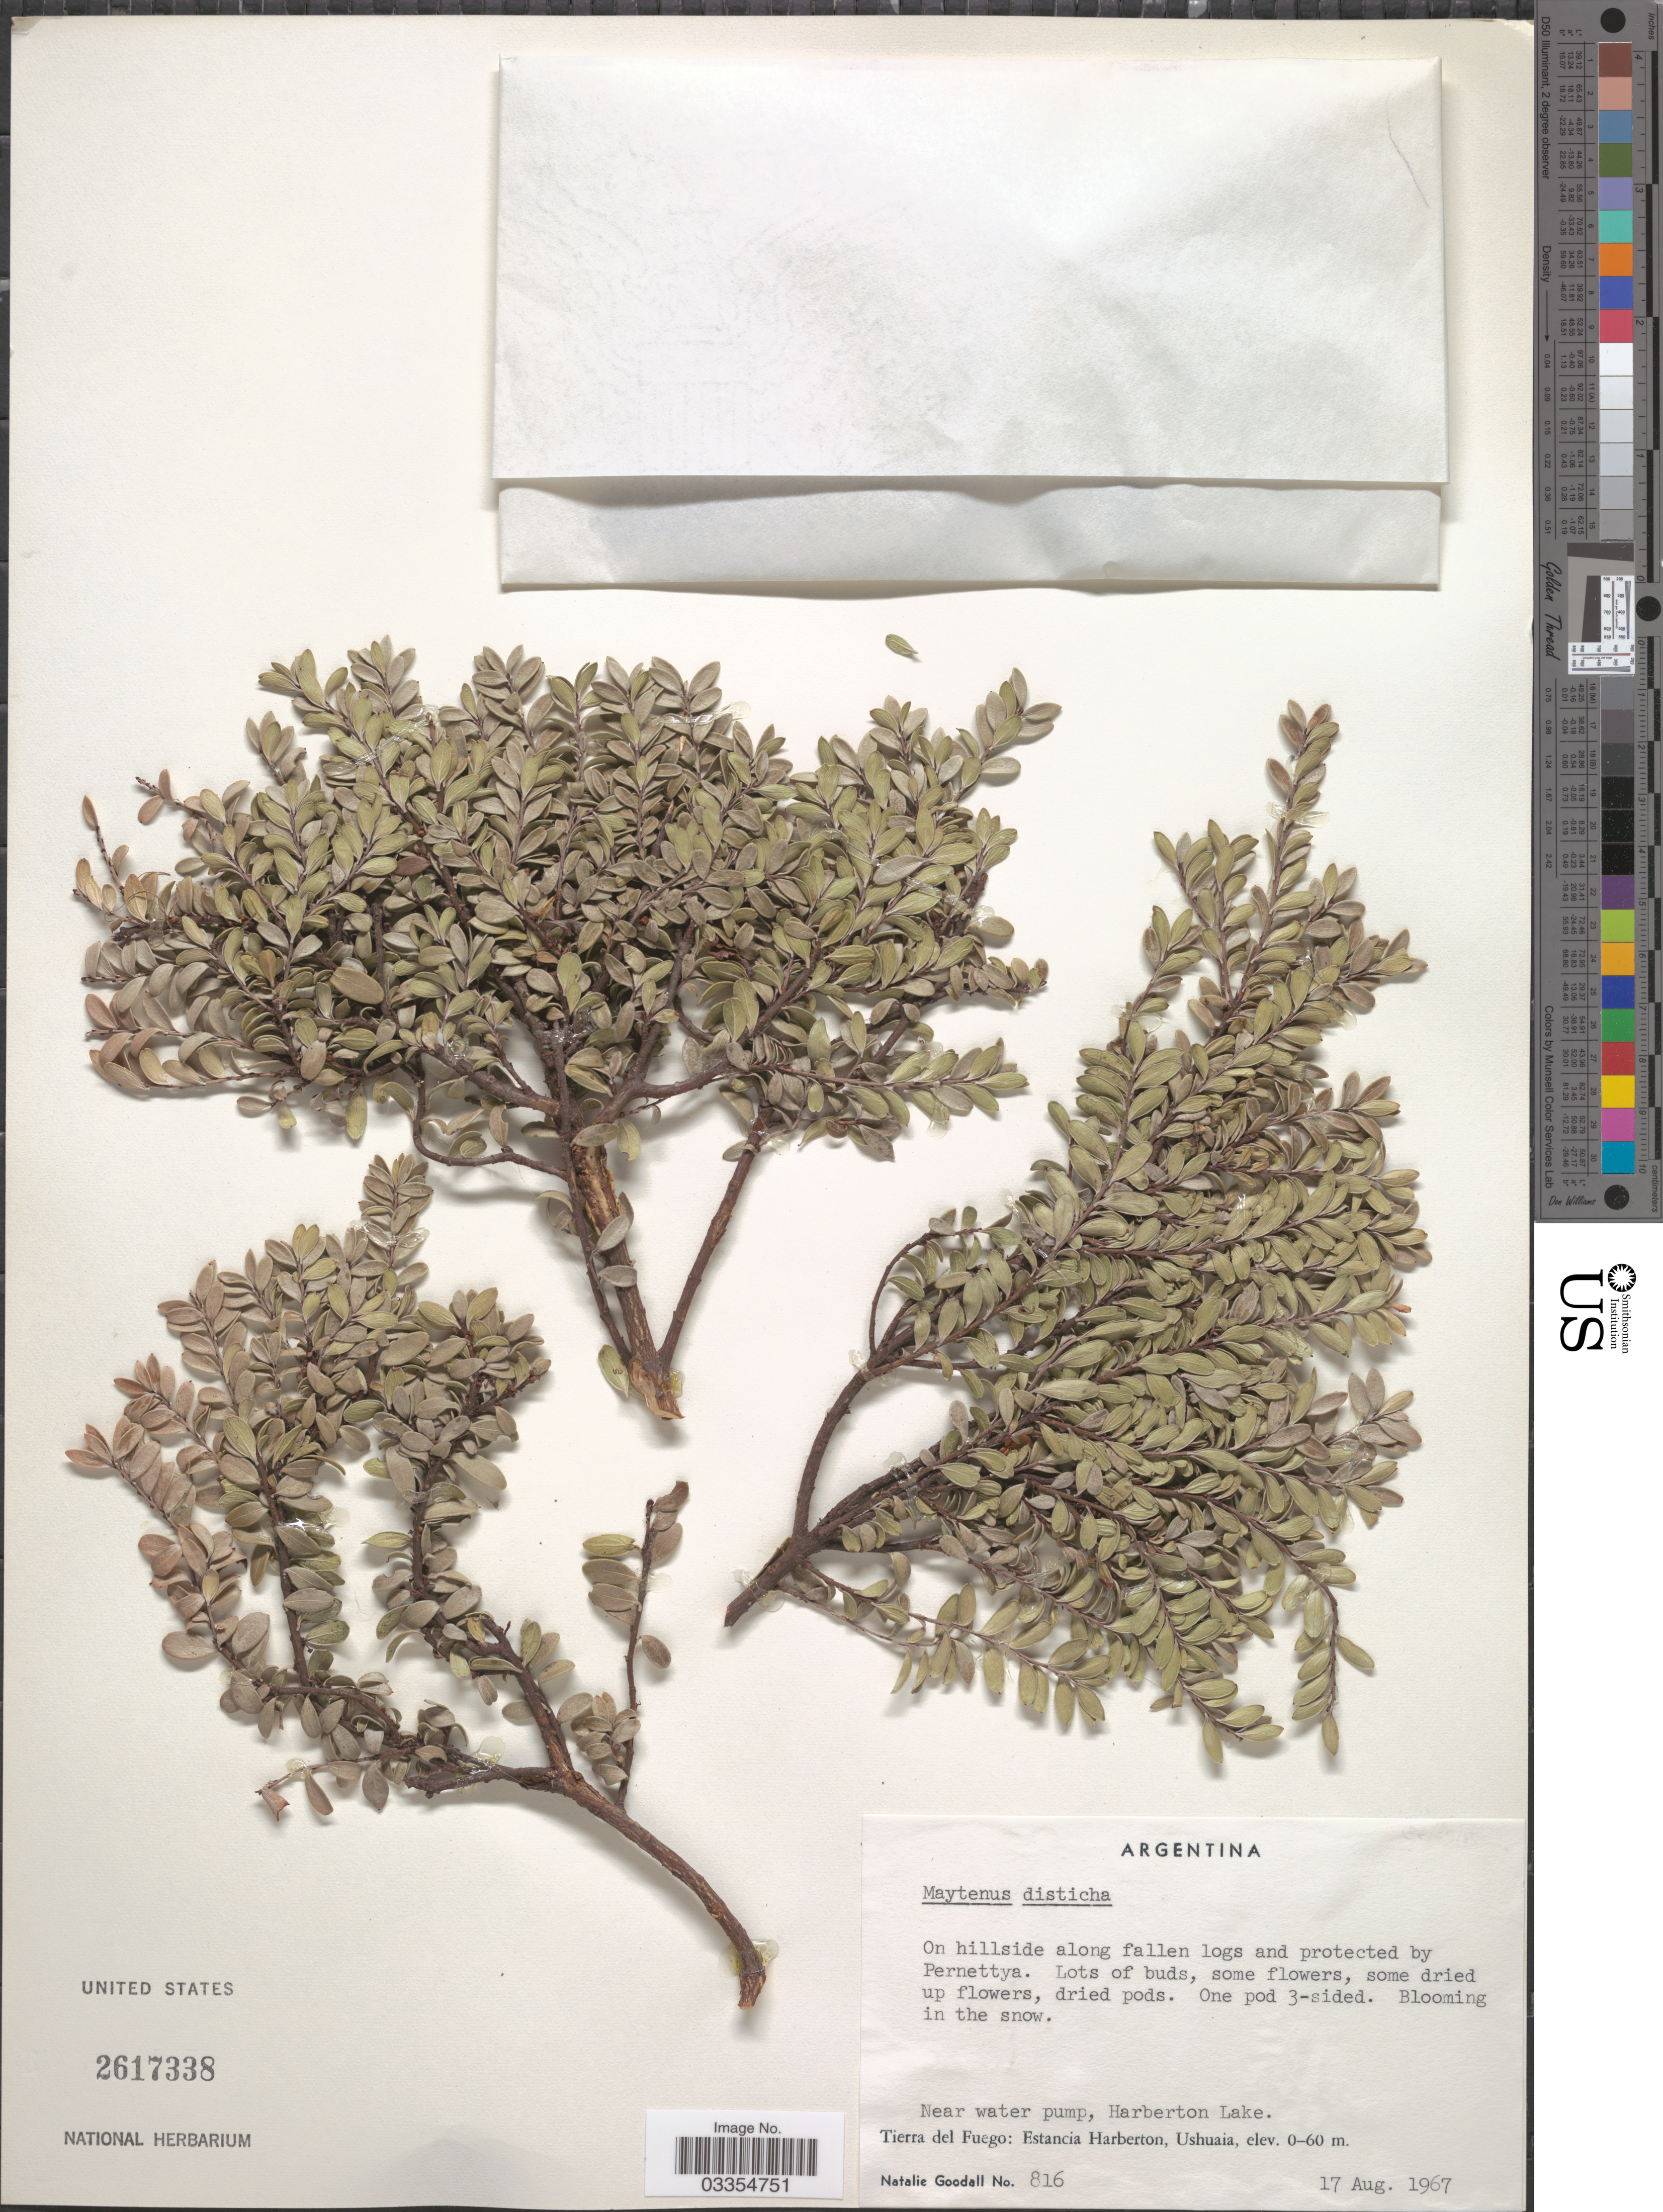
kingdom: Plantae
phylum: Tracheophyta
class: Magnoliopsida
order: Celastrales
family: Celastraceae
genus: Maytenus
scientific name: Maytenus disticha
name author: (Hook. f.) Urb.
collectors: N. Goodall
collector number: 816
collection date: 1967-08-17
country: Argentina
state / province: Tierra del Fuego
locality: Near water pump, Haberton Lake. Estancia Harberton, Ushuaia.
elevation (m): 0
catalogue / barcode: US 2617338